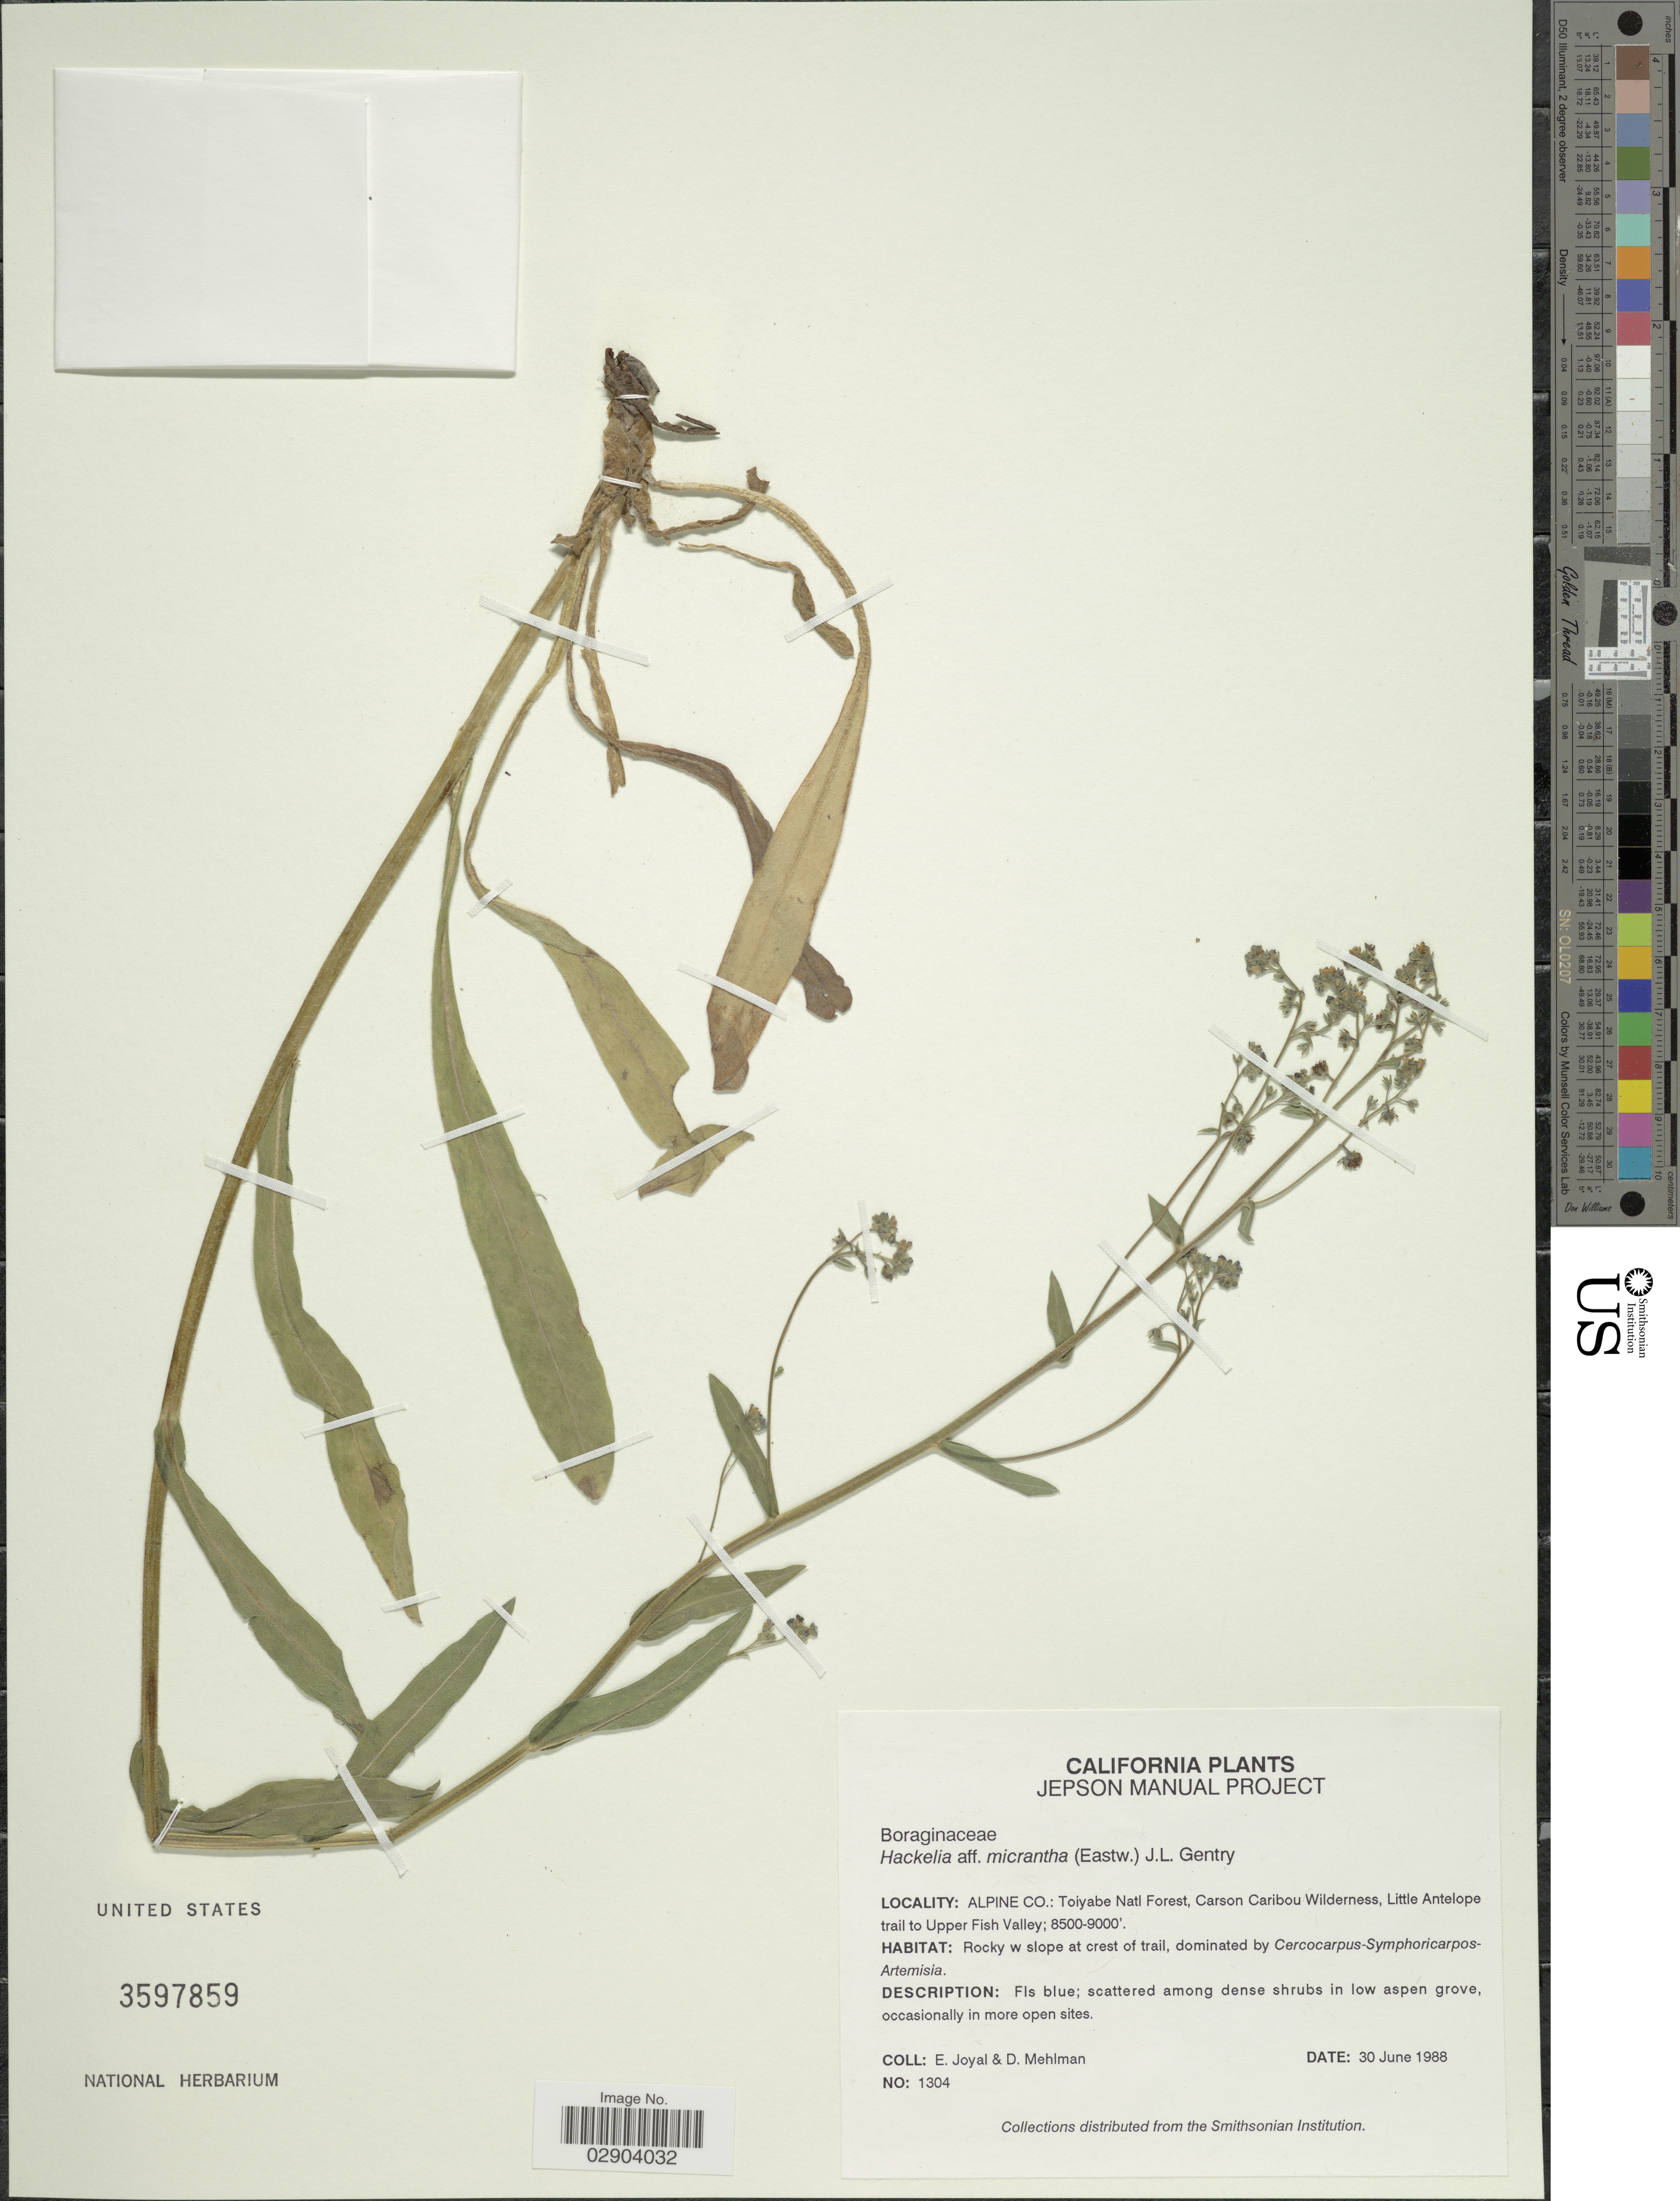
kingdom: Plantae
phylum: Tracheophyta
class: Magnoliopsida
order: Boraginales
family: Boraginaceae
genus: Hackelia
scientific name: Hackelia micrantha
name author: (Eastw.) J.L. Gentry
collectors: E. Joyal & D. Mehlman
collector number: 1304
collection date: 1988-06-30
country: United States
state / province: California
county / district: Alpine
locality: Alpine Co.: Toiyabe Natl Forest, Carson Caribou Wilderness, Little Antelope trail to Upper Fish Valley.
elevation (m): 2591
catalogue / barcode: US 3597859